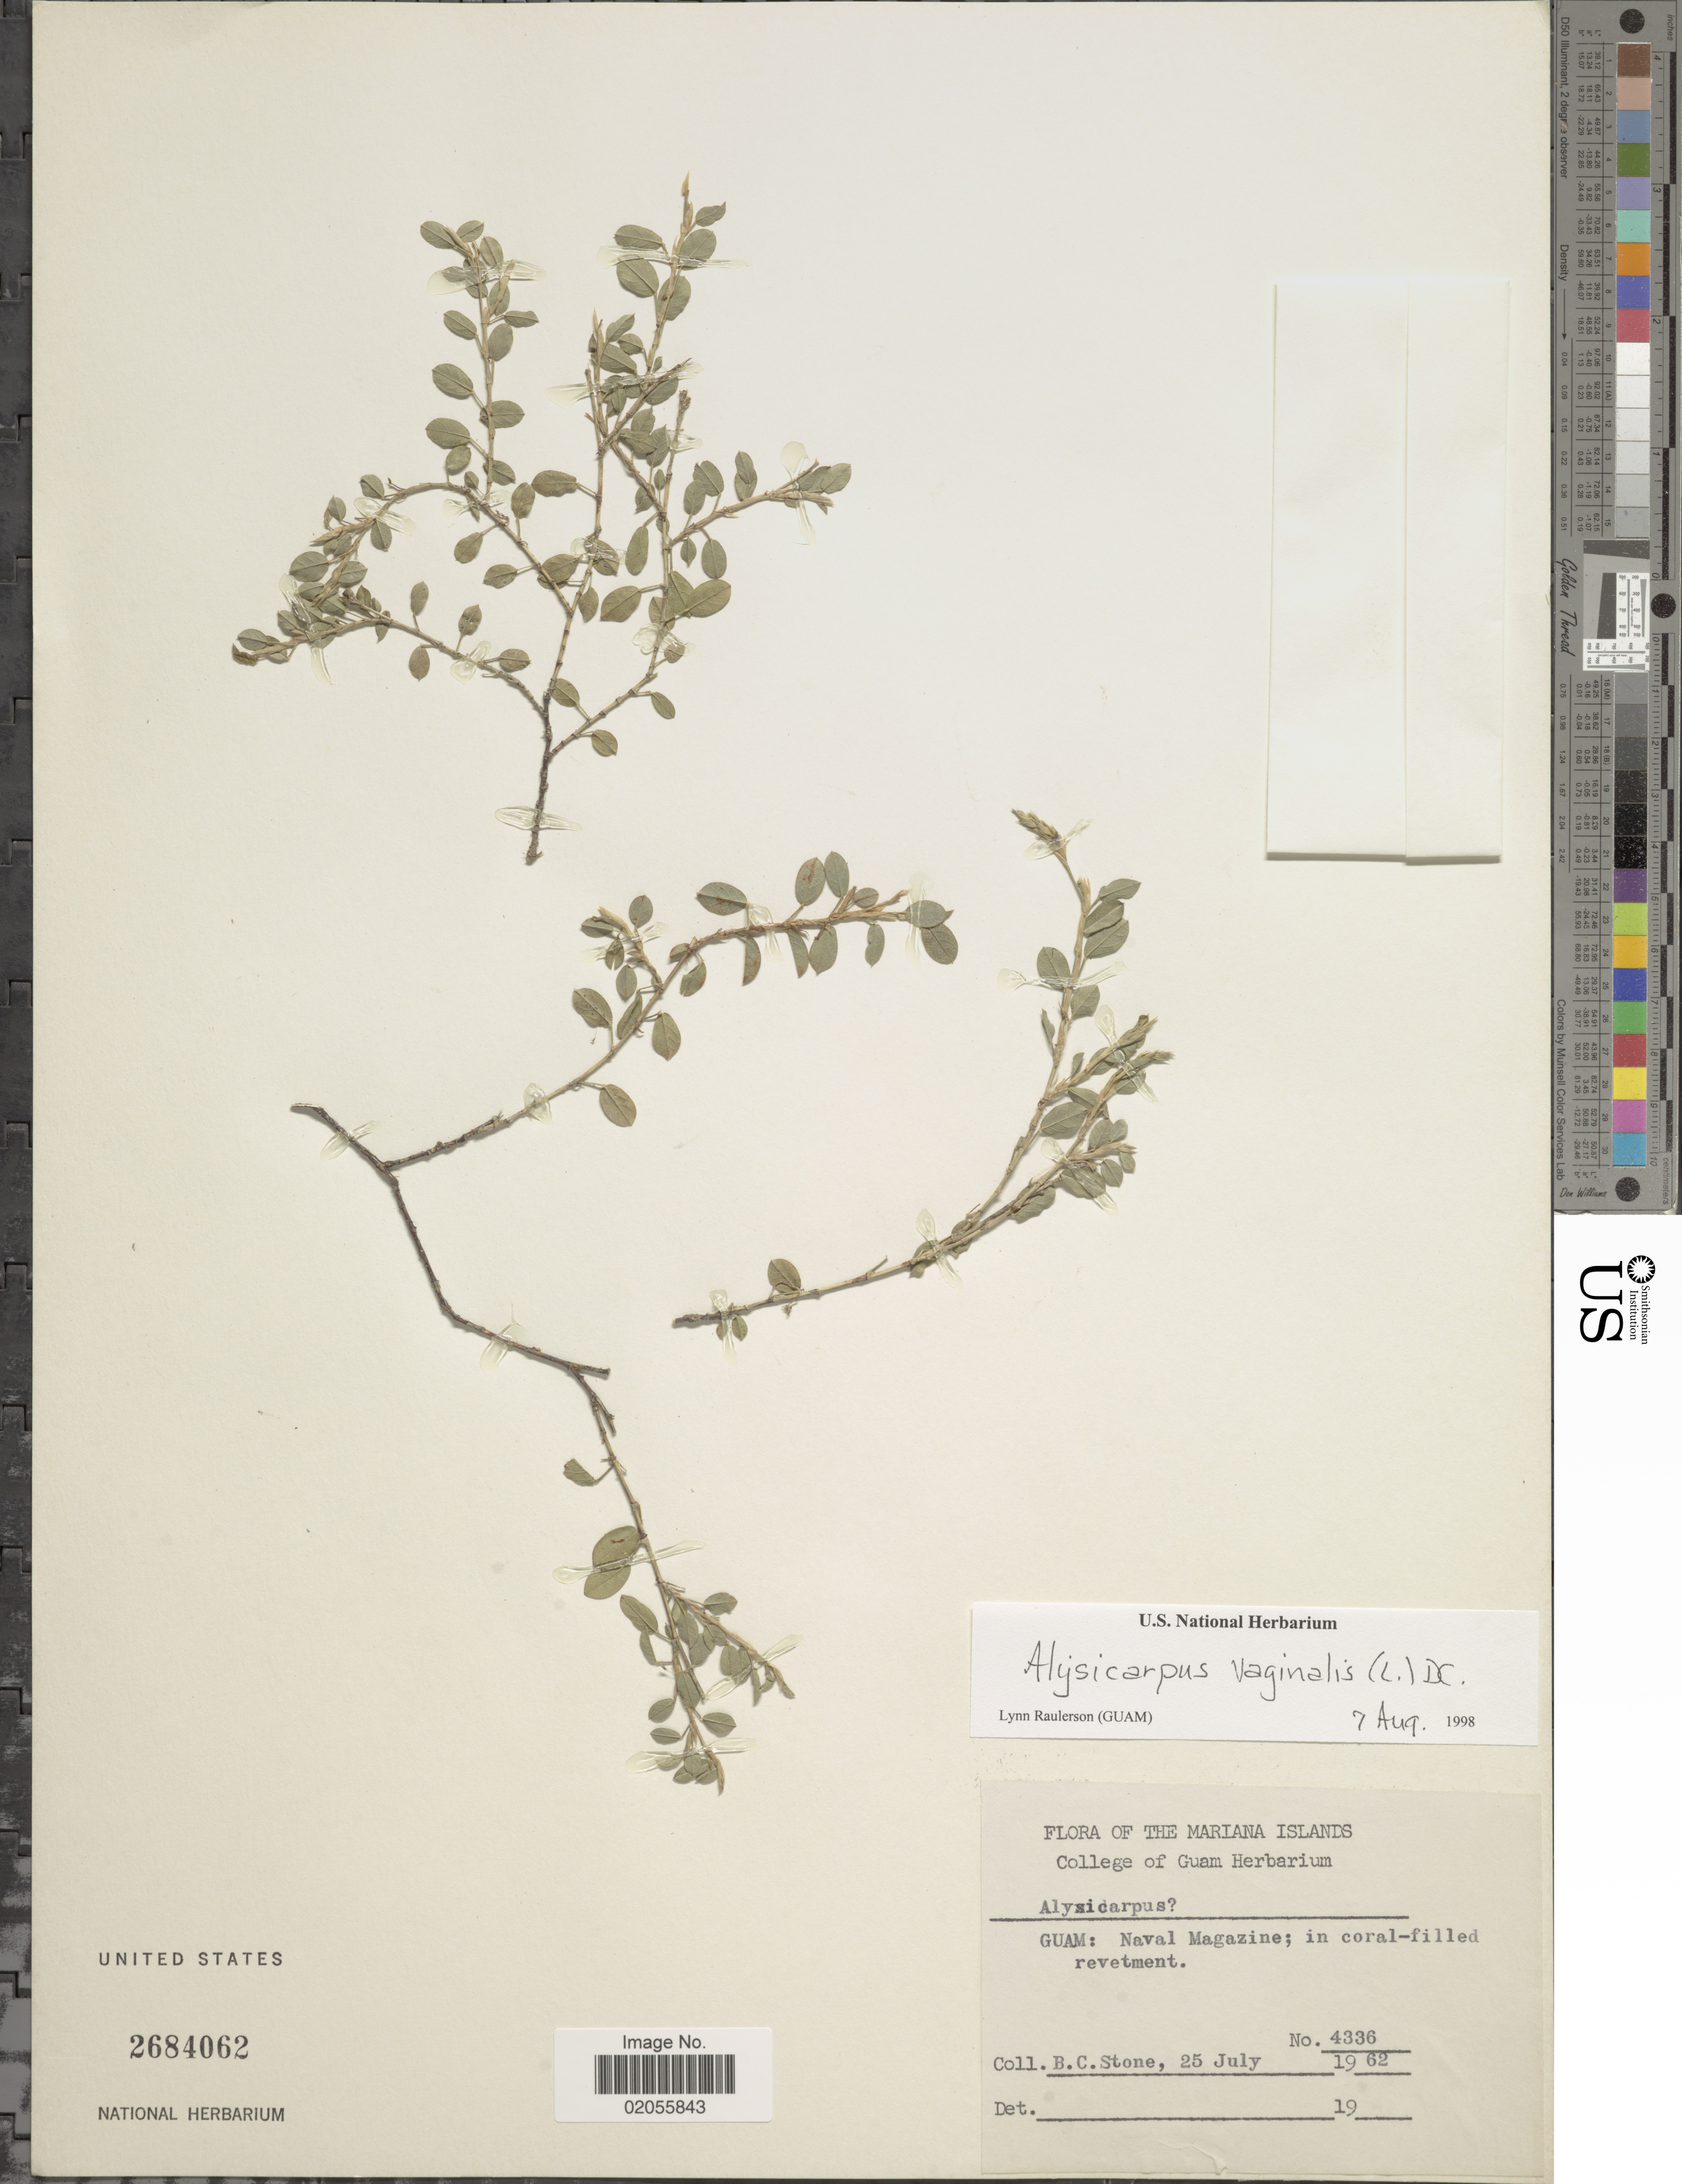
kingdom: Plantae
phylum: Tracheophyta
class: Magnoliopsida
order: Fabales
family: Fabaceae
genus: Alysicarpus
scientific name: Alysicarpus vaginalis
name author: (L.) DC.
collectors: B. C. Stone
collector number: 4336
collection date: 1962-07-25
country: Guam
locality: The Mariana Islands, Guam, Naval Magazine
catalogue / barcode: US 2684062